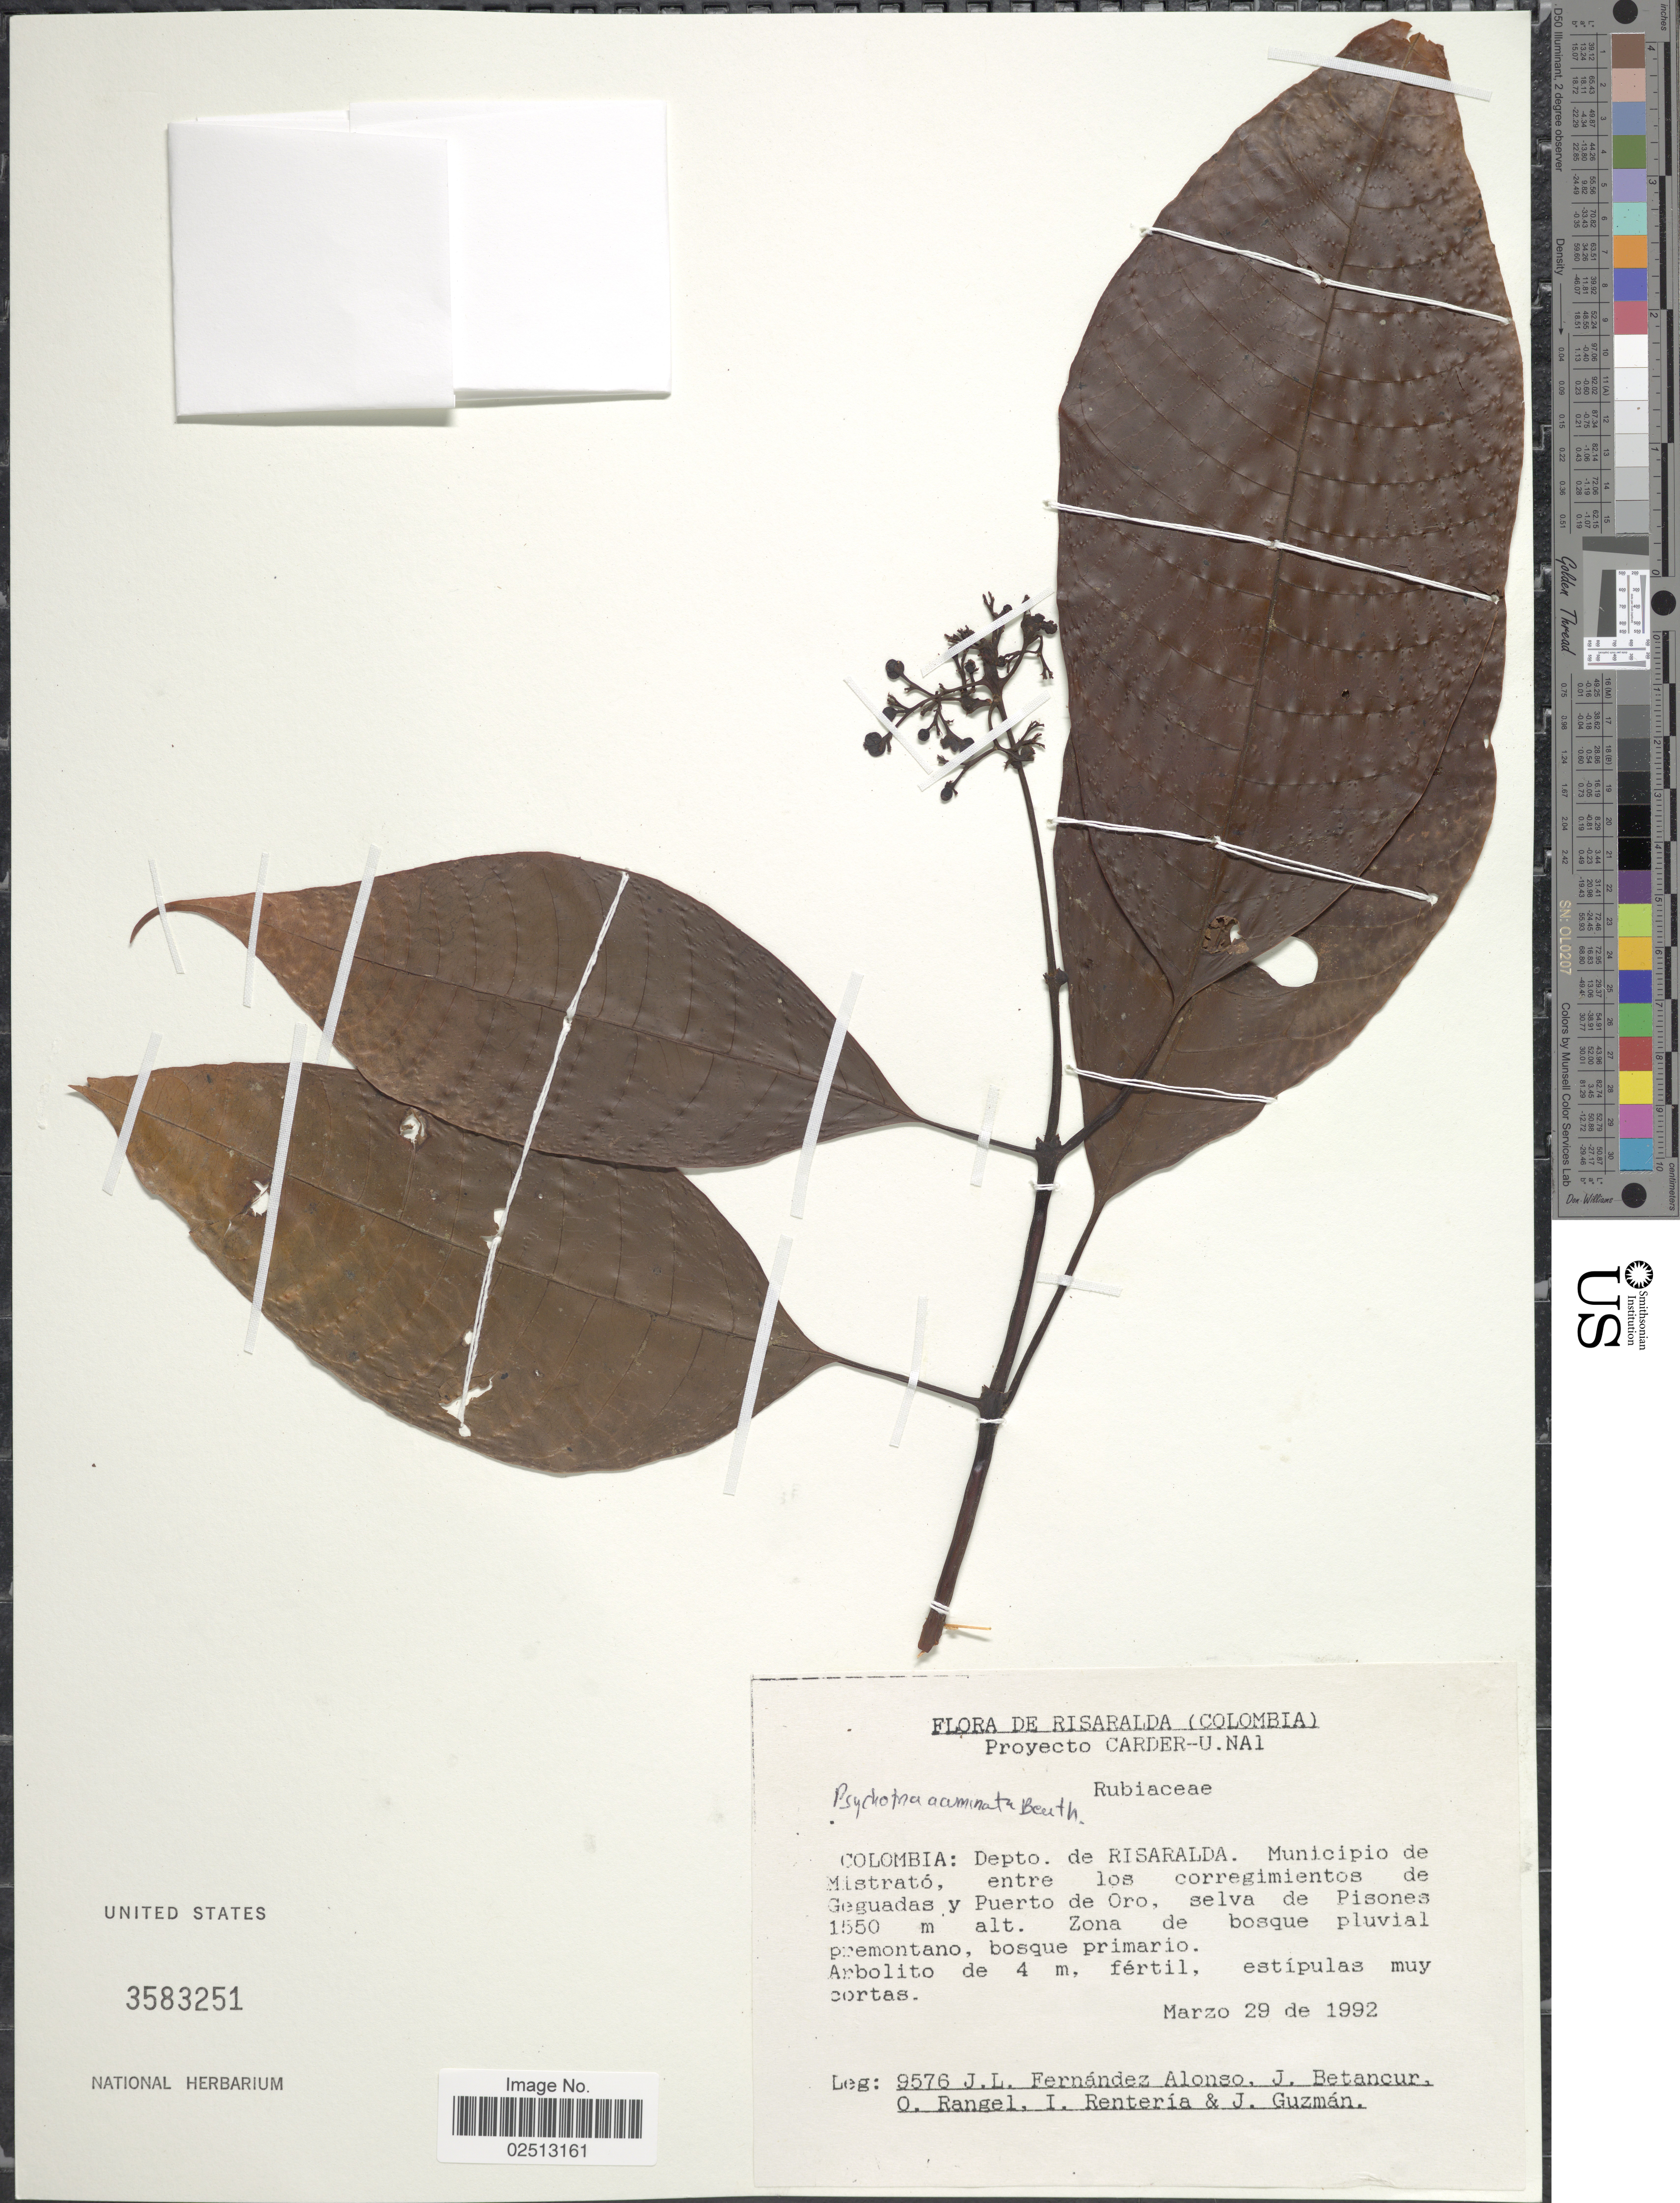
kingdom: Plantae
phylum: Tracheophyta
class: Magnoliopsida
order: Gentianales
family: Rubiaceae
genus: Psychotria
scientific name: Psychotria acuminata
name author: Benth.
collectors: J. L. Fernández-Alonso, J. Betancur, O. Rangel, I. Renteria & J. Guzman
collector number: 9576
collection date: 1992-03-29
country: Colombia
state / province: Risaralda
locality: Colombia: Depto. de Risaralda. Municipio de Mistrato, entre los corregemientos de Geguadas y Puerto de Oro, selva de Pisones.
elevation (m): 1550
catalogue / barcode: US 3583251